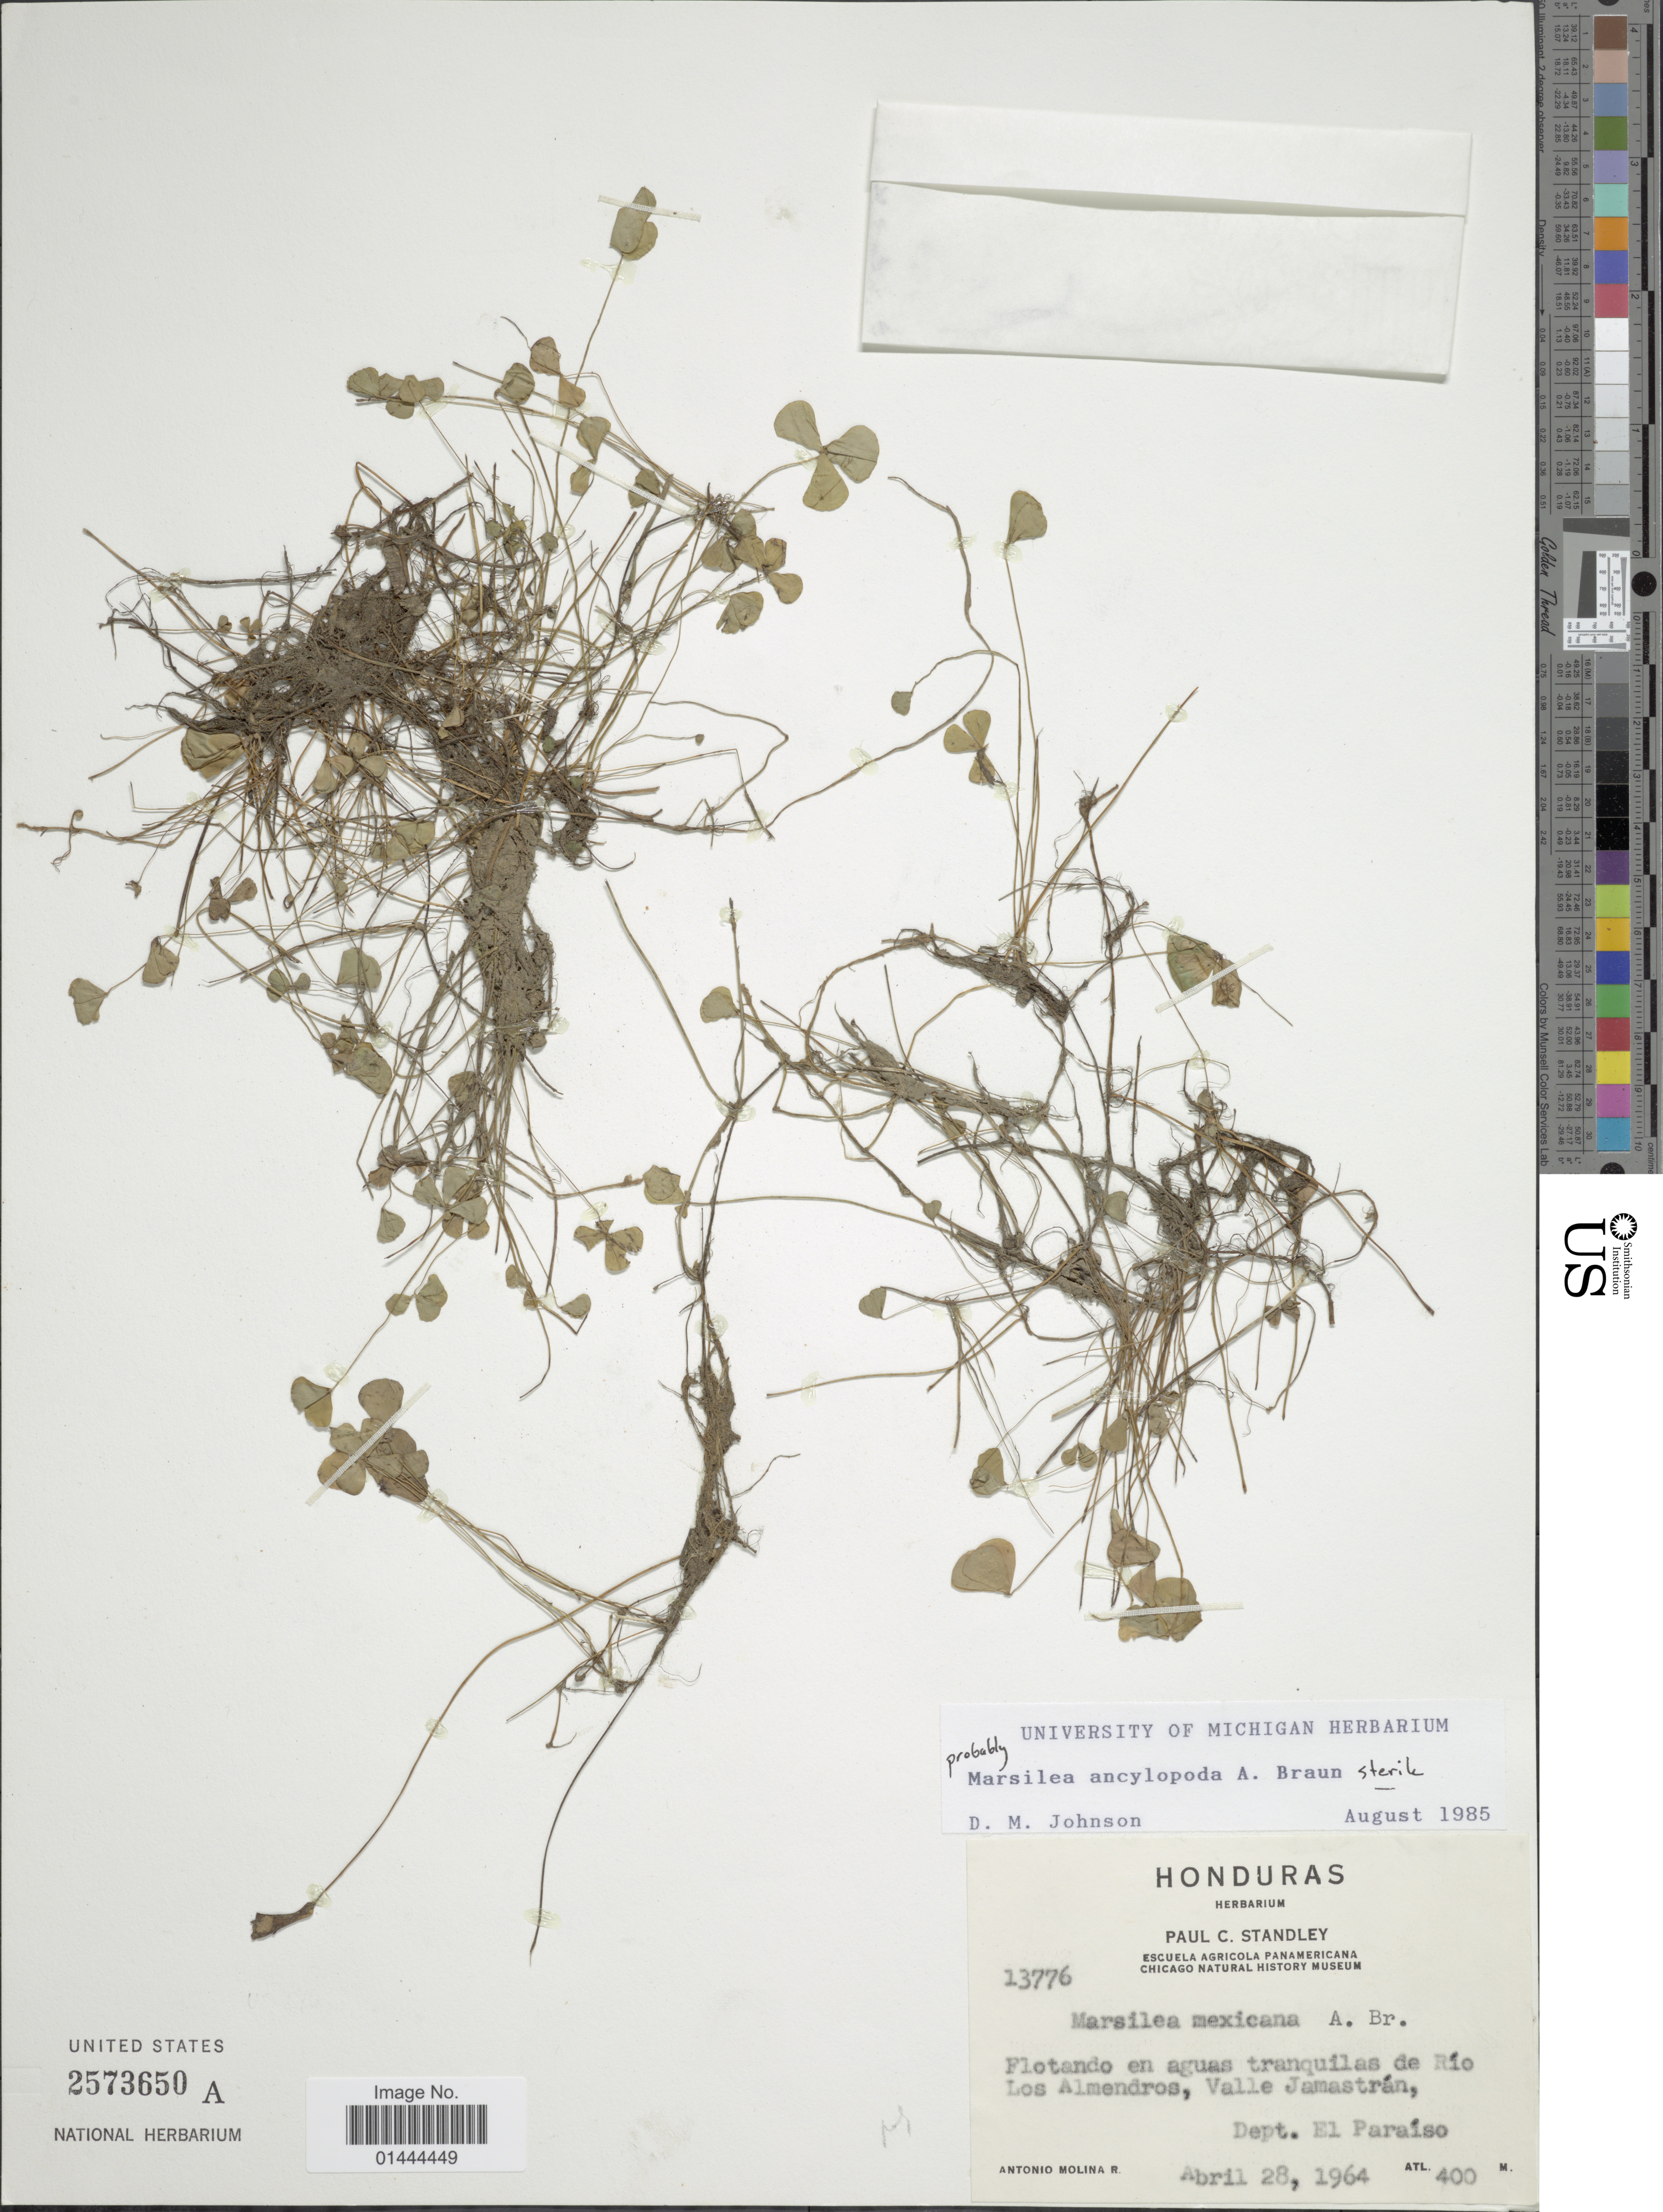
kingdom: Plantae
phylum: Tracheophyta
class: Polypodiopsida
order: Salviniales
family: Marsileaceae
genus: Marsilea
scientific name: Marsilea ancylopoda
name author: A. Braun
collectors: A. Molina R.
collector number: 13776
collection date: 1964-04-28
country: Honduras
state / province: El Paraíso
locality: Flotando en aguas tranquilas de Río Los Almendros, Valle Jamastrán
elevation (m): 400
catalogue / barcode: US 2573650A